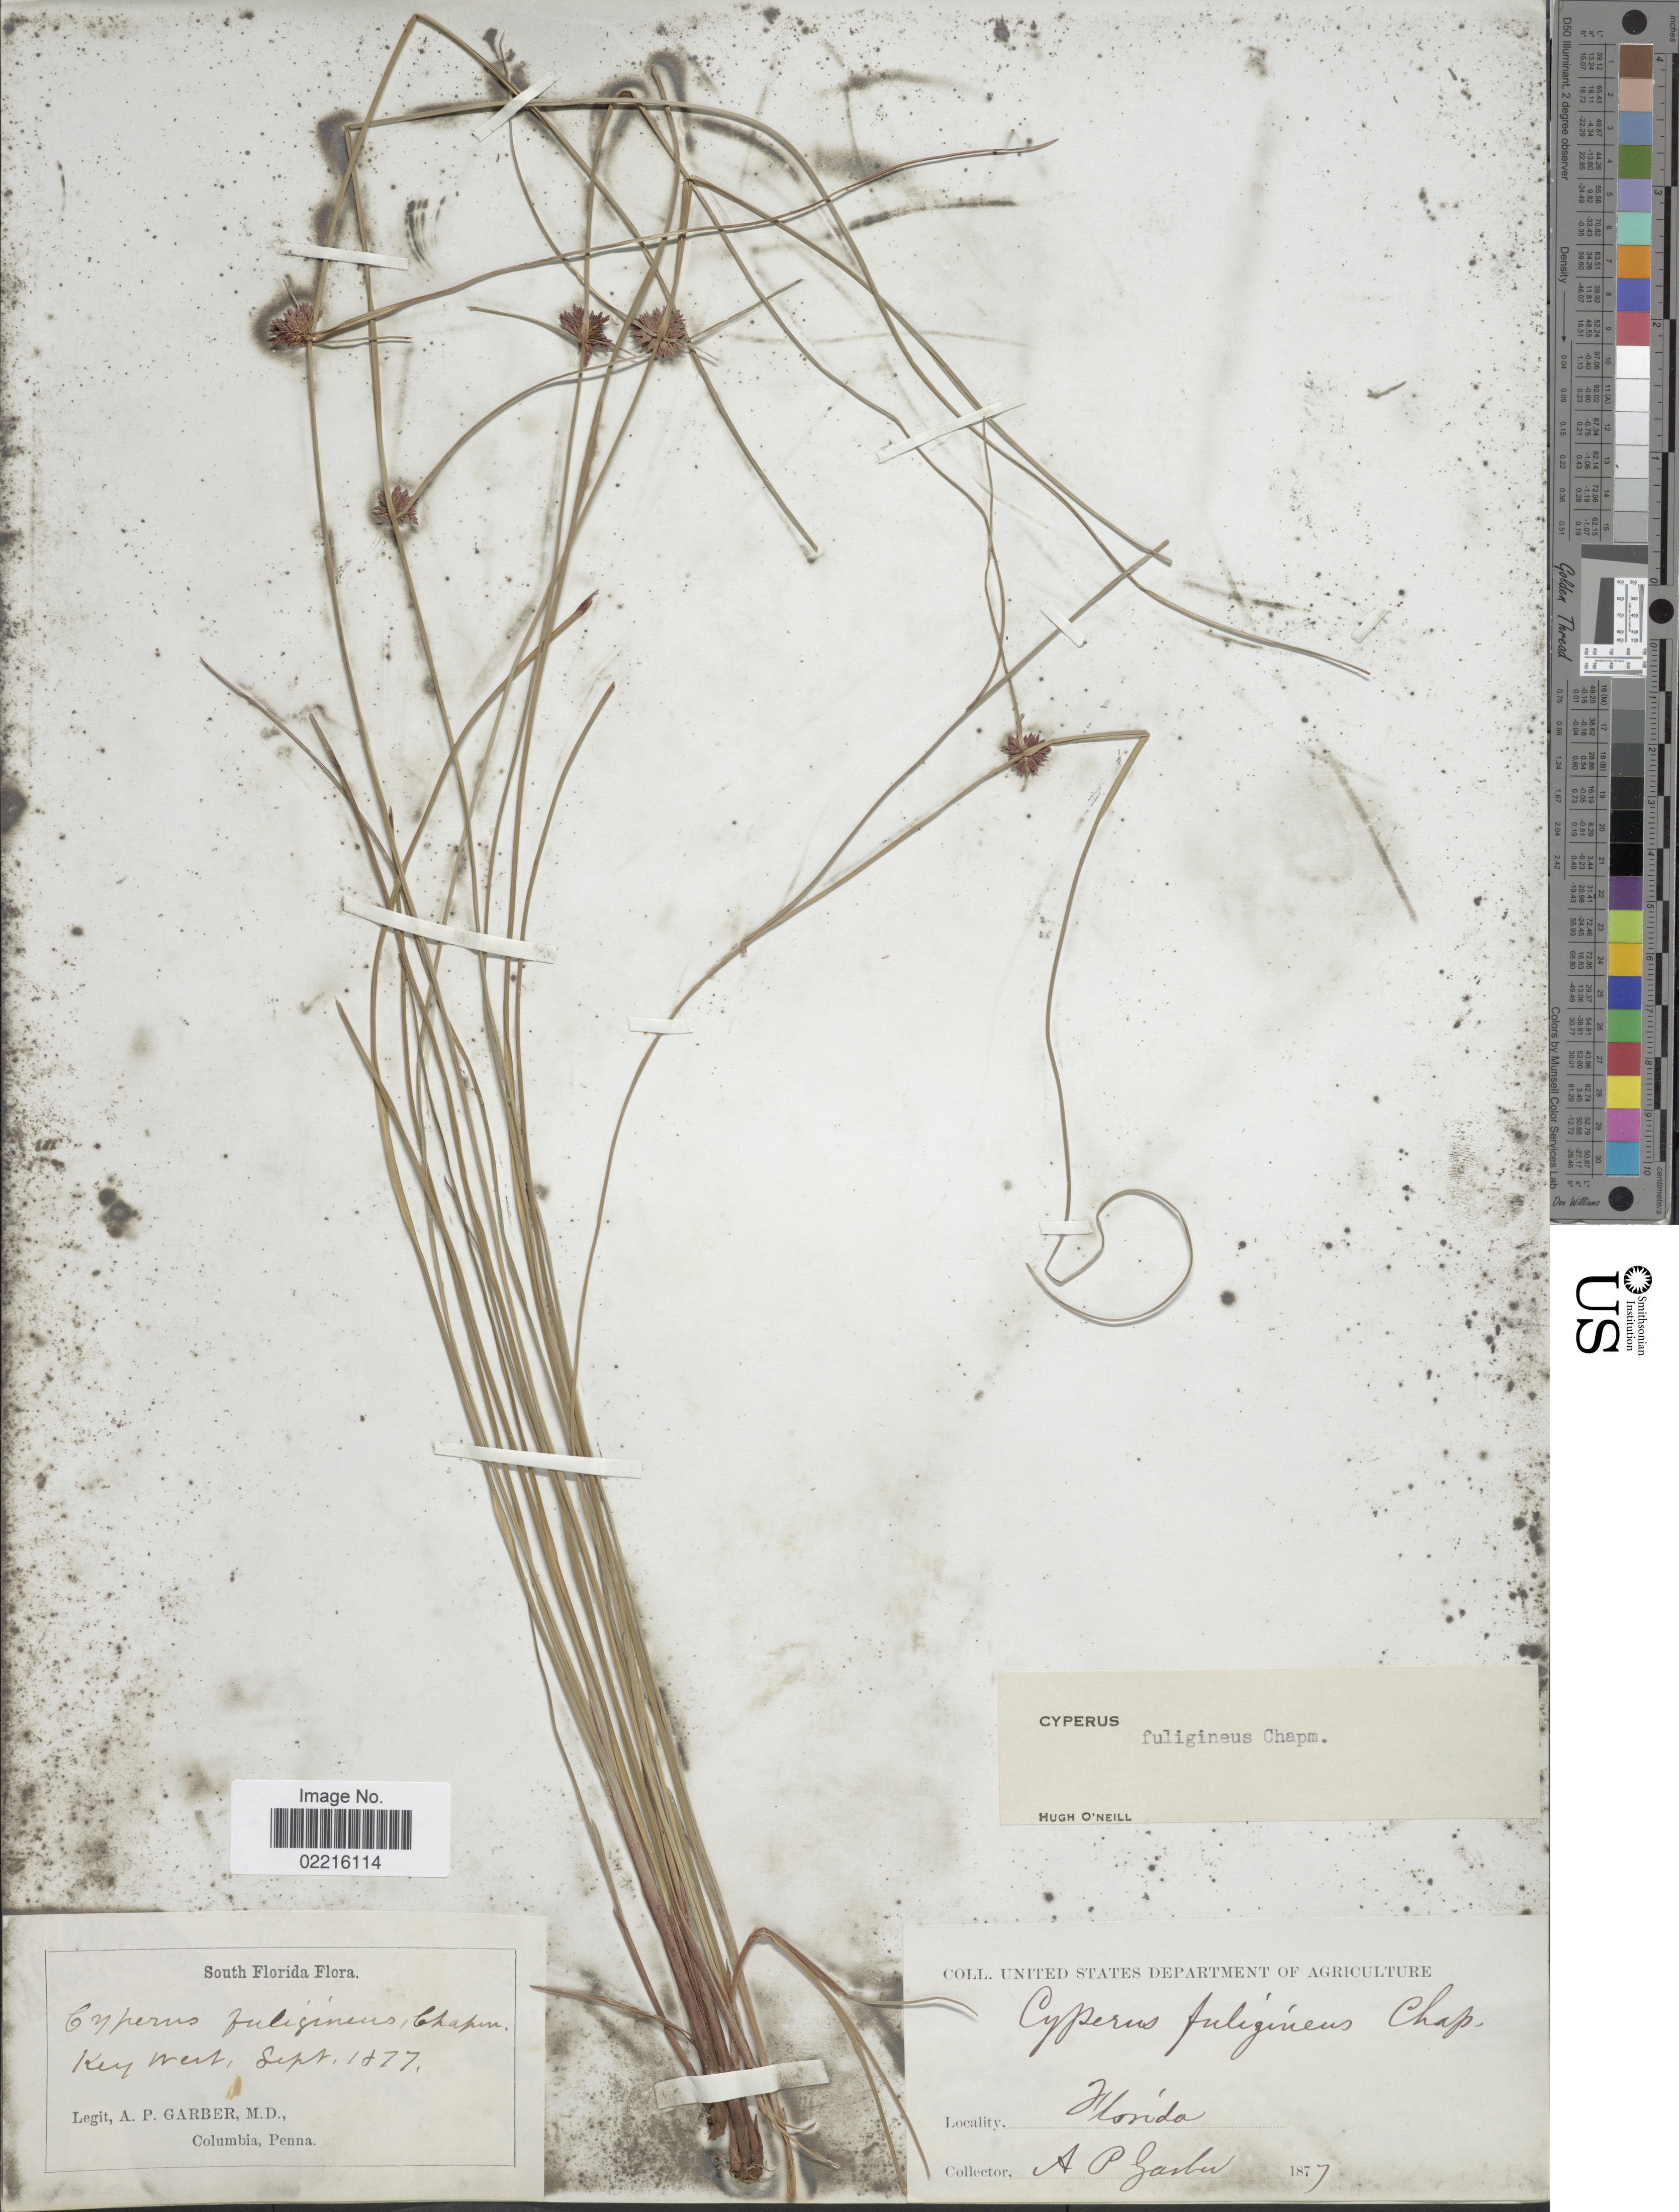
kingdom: Plantae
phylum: Tracheophyta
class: Liliopsida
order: Poales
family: Cyperaceae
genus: Cyperus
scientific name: Cyperus fuligineus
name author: Chapm.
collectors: A. P. Garber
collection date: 1877-09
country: United States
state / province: Florida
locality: South Florida, Key West